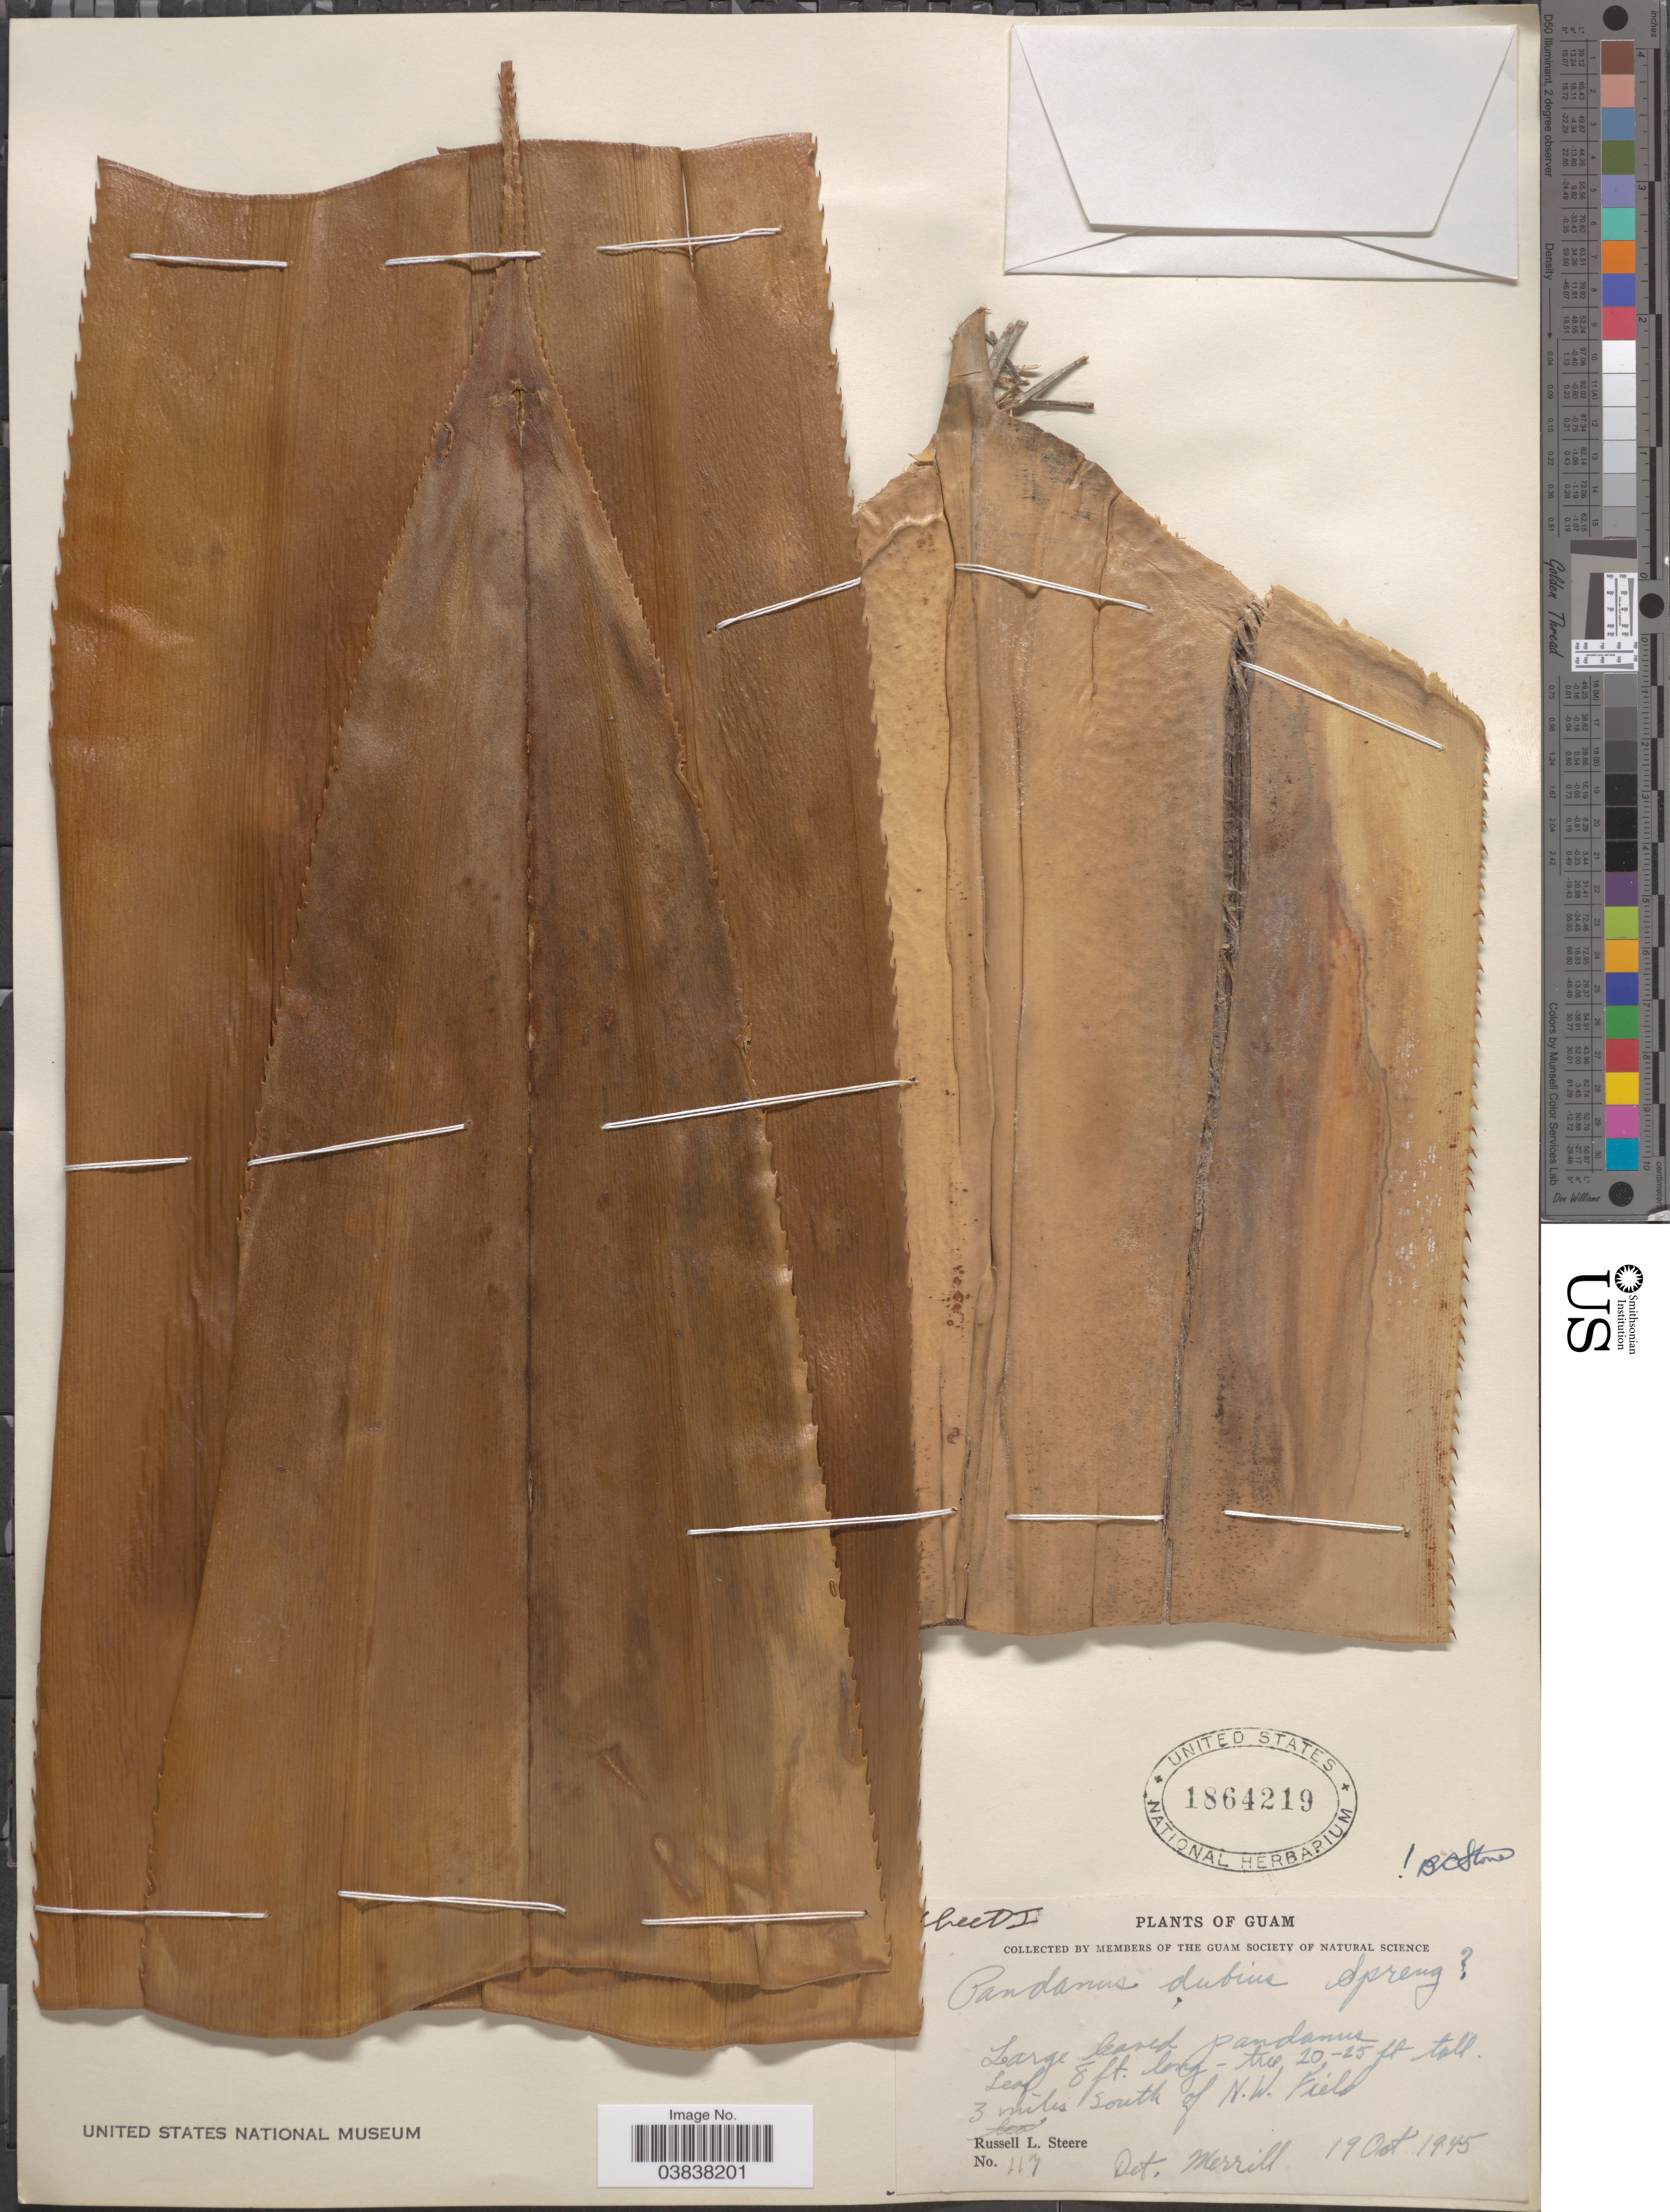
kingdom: Plantae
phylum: Tracheophyta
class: Liliopsida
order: Pandanales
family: Pandanaceae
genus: Pandanus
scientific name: Pandanus dubius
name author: Spreng.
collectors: R. L. Steere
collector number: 117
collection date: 1945-10-19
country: Guam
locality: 3 miles south of N.W. Field.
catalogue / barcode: US 1864219